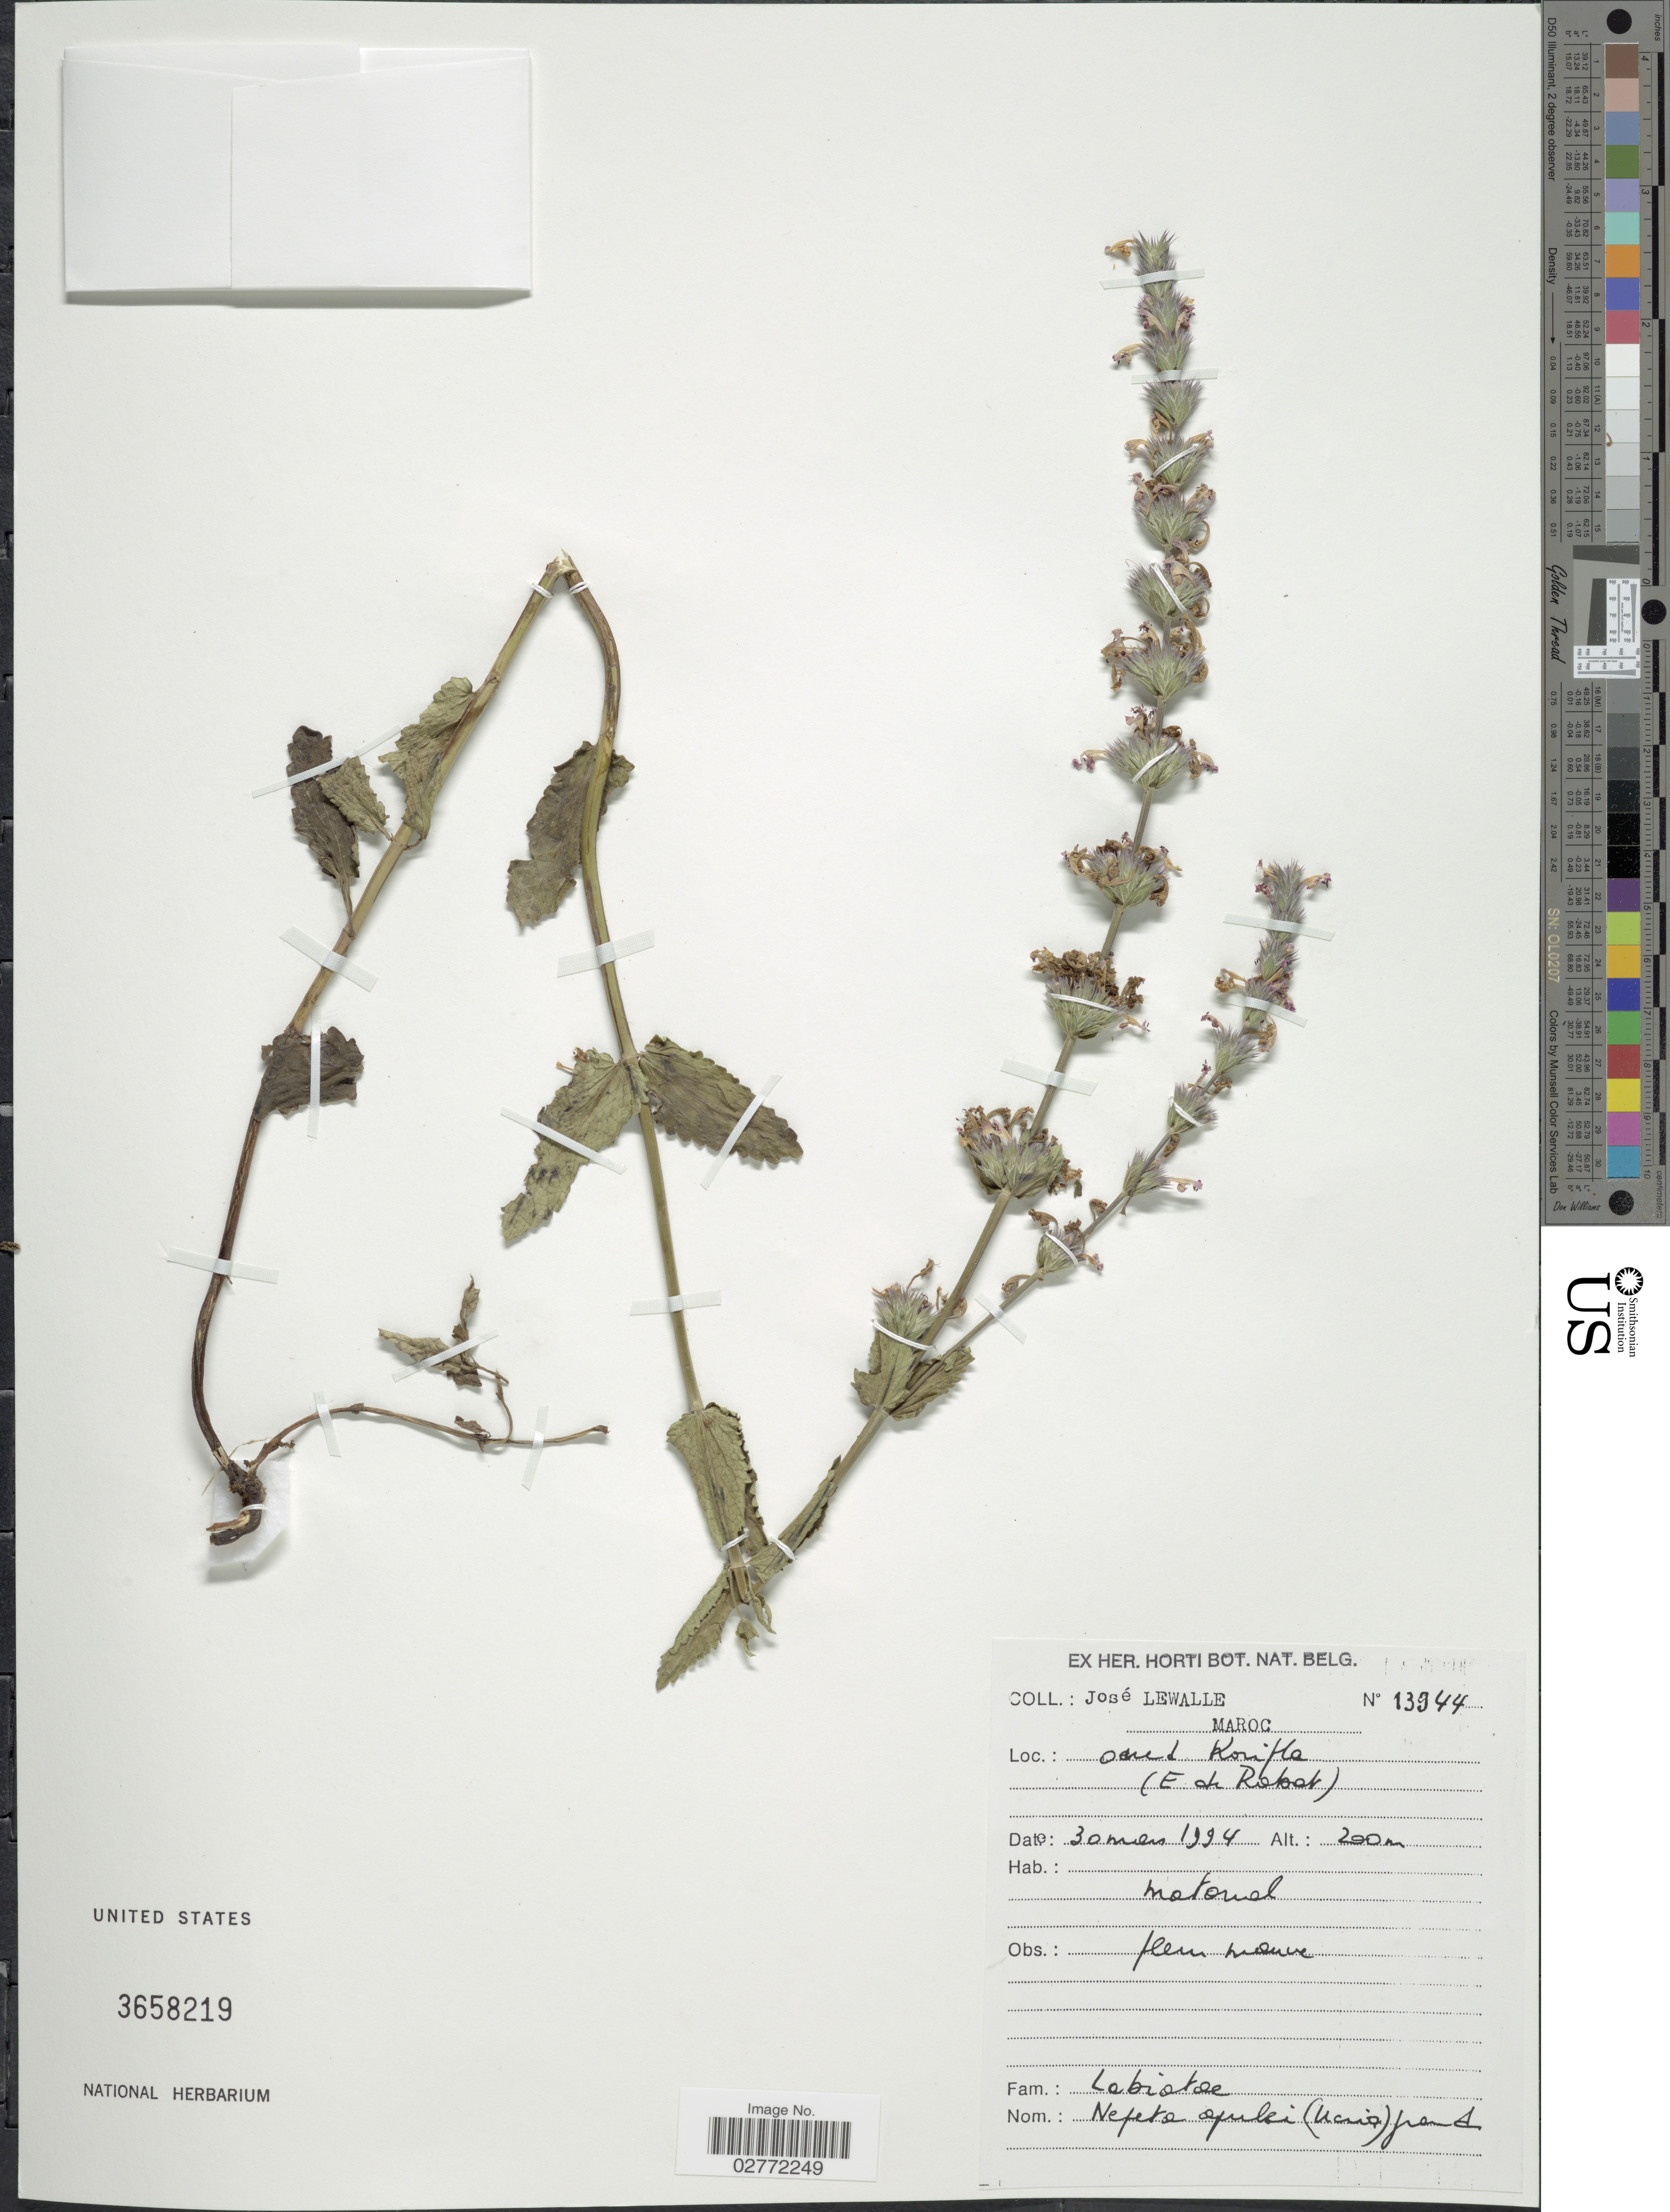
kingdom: Plantae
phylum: Tracheophyta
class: Magnoliopsida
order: Lamiales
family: Lamiaceae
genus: Nepeta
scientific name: Nepeta apuleji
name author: Ucria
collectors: J. Lewalle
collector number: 13944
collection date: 1994-03-30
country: Morocco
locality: Maroc. Oeud Korifa (E de Robat)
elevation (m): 200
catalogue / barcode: US 3658219